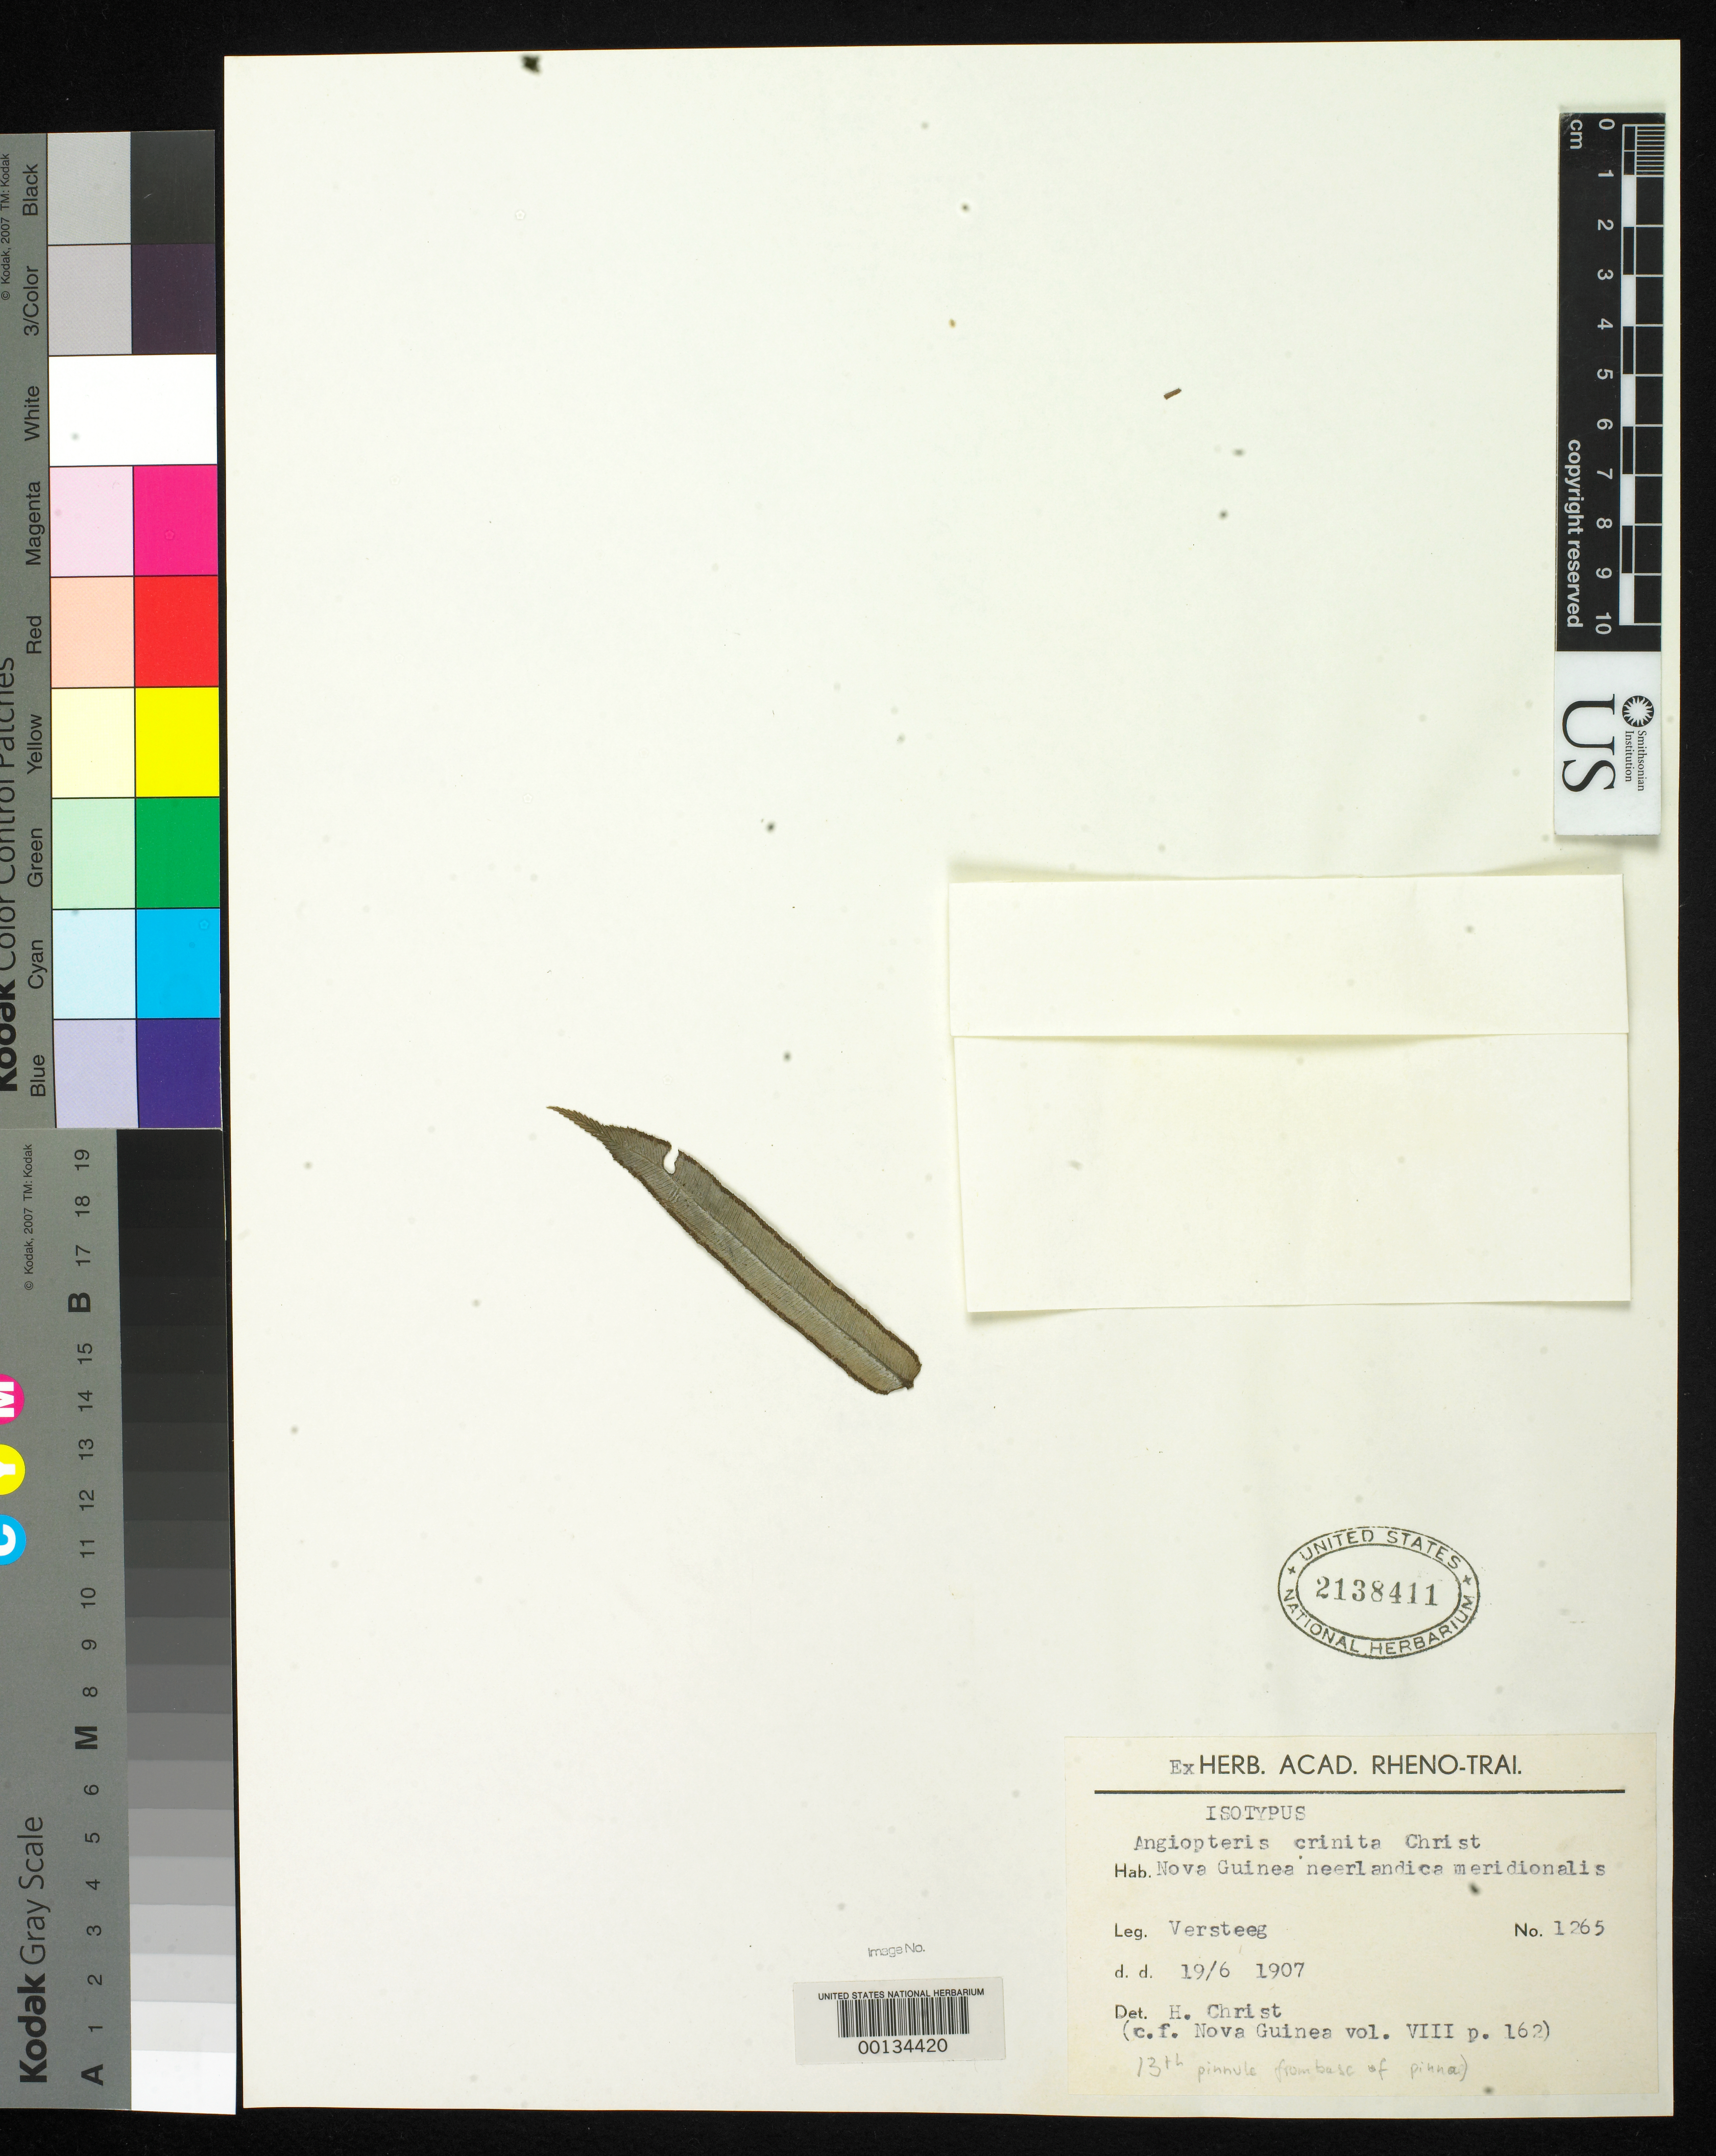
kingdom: Plantae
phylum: Tracheophyta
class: Polypodiopsida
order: Marattiales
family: Marattiaceae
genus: Angiopteris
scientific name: Angiopteris crinita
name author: Christ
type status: Isotype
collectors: G. Versteeg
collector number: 1265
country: Papua New Guinea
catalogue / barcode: US 2138411